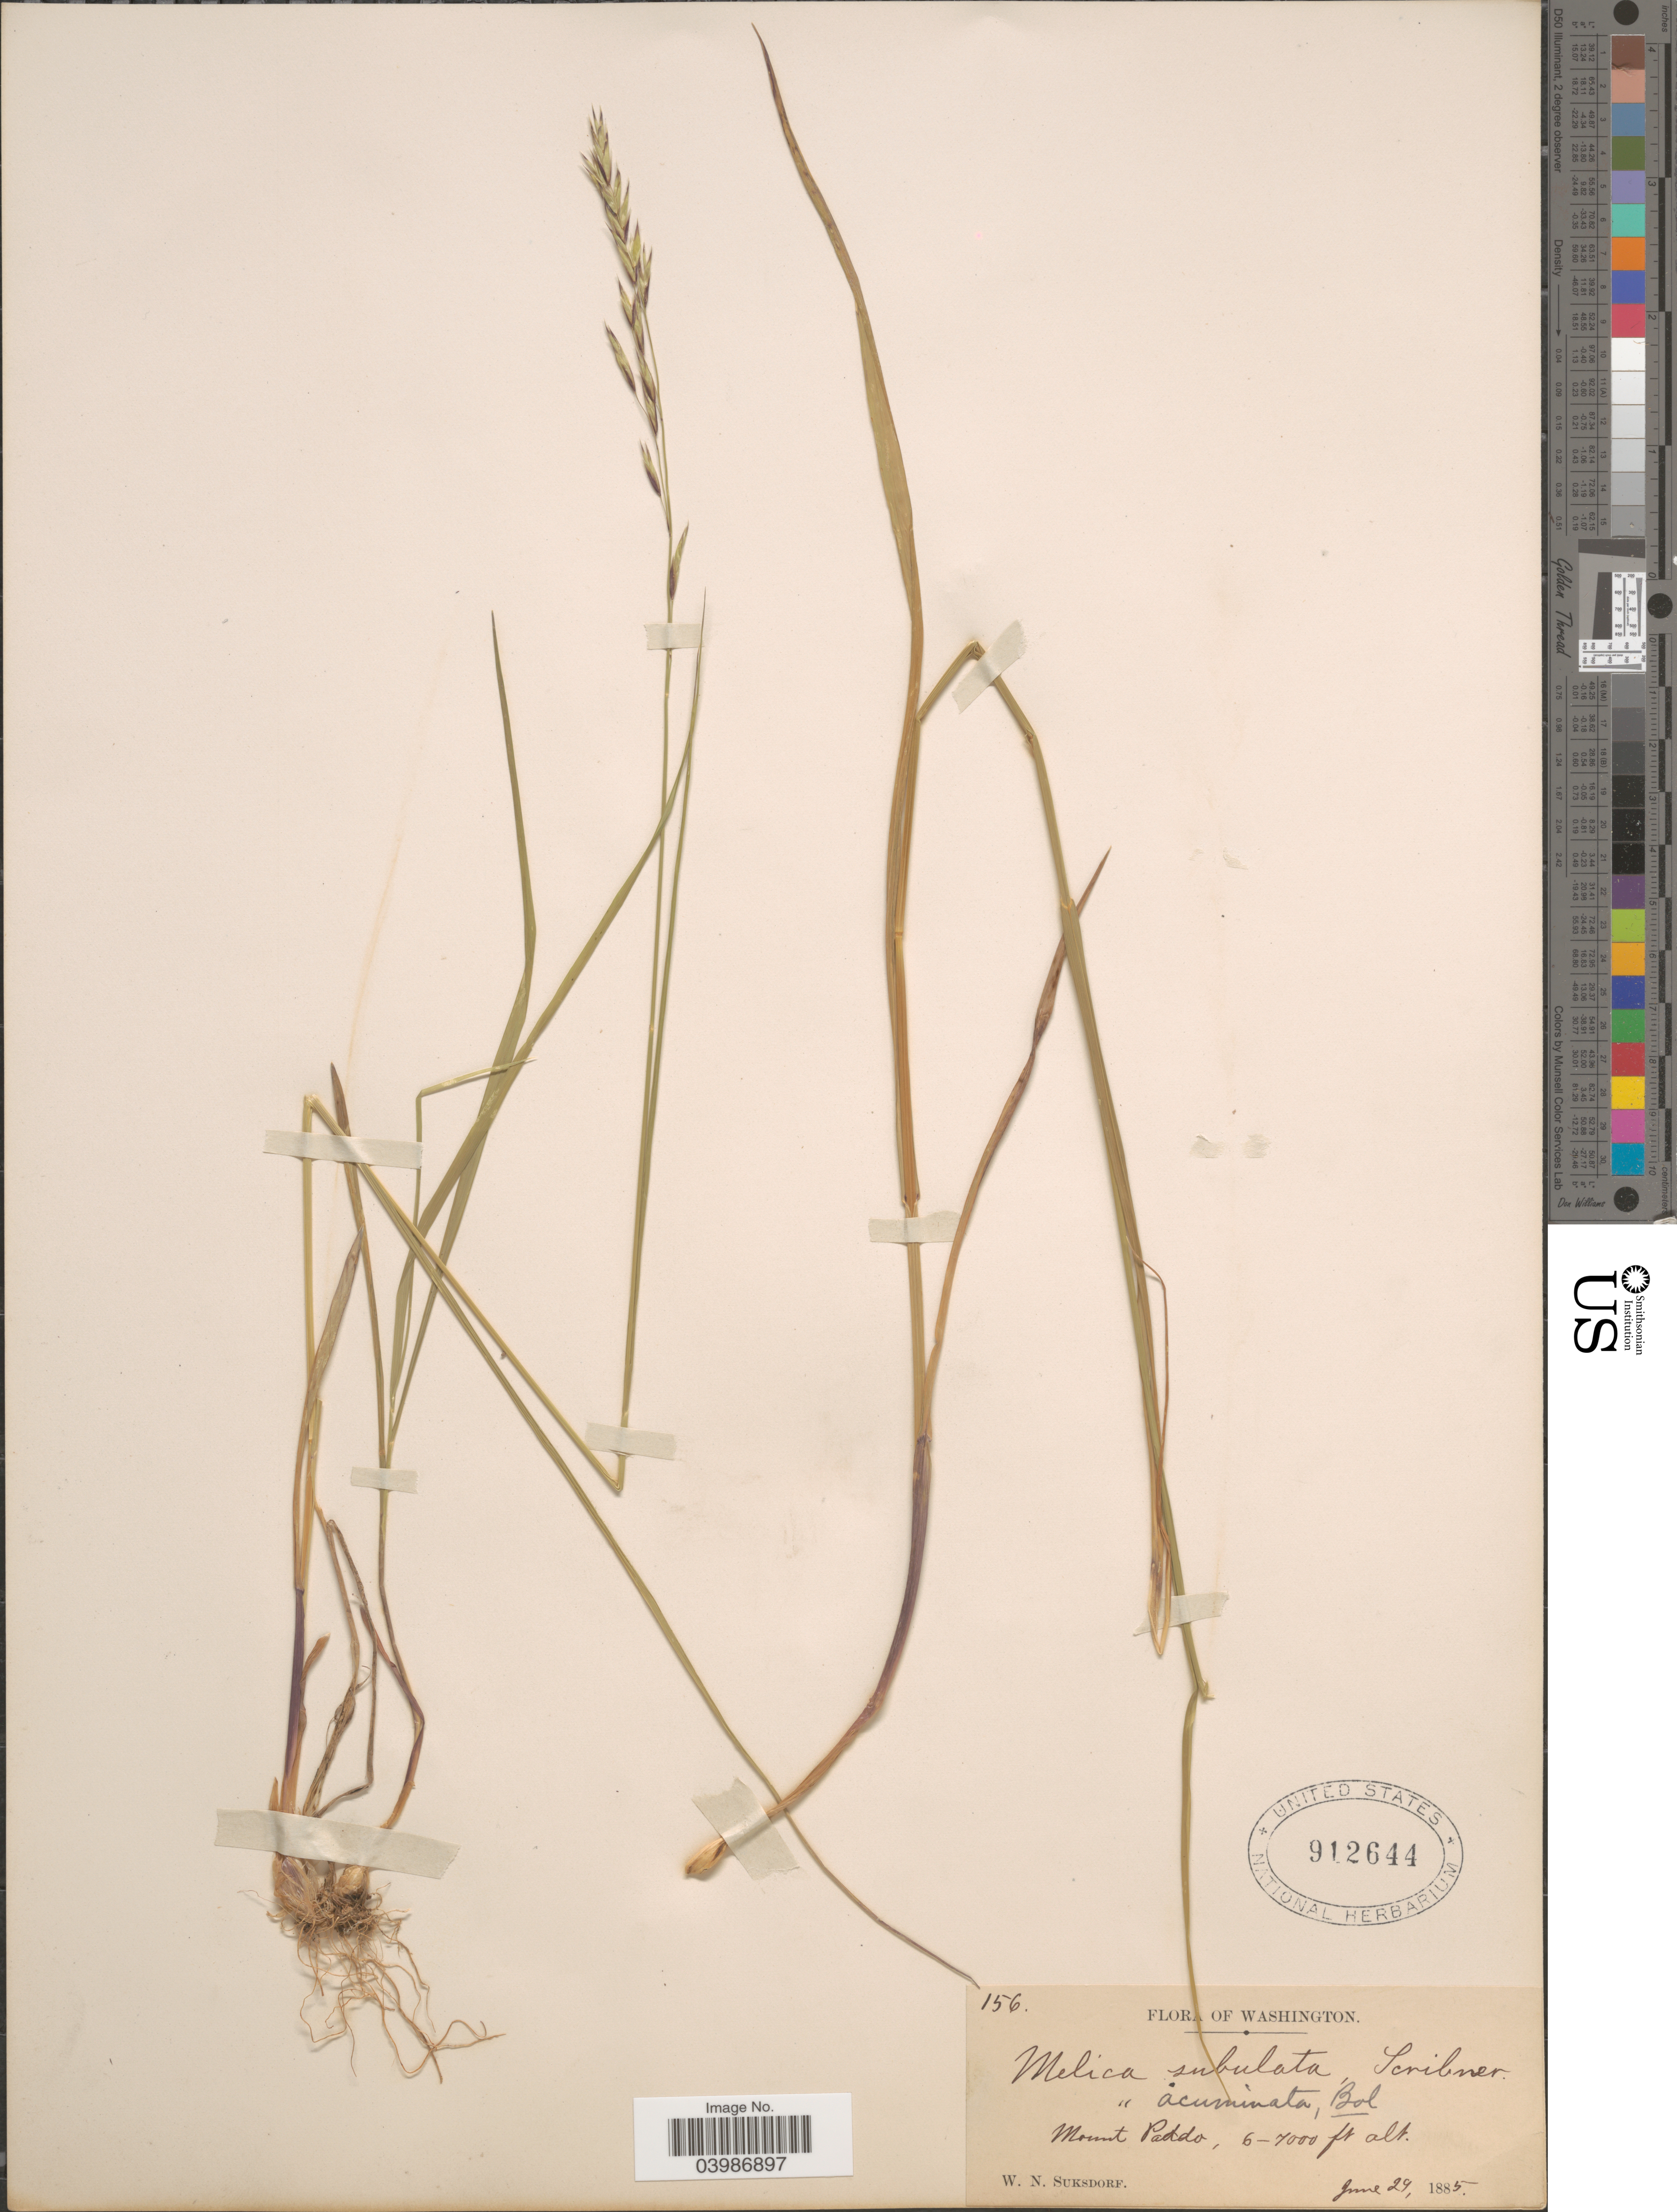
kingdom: Plantae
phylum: Tracheophyta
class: Liliopsida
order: Poales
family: Poaceae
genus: Melica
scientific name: Melica subulata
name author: (Griseb.) Scribn.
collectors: W. N. Suksdorf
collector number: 156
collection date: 1885-06-29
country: United States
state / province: Washington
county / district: Skamania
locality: Mount Paddo.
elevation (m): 1829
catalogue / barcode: US 912644